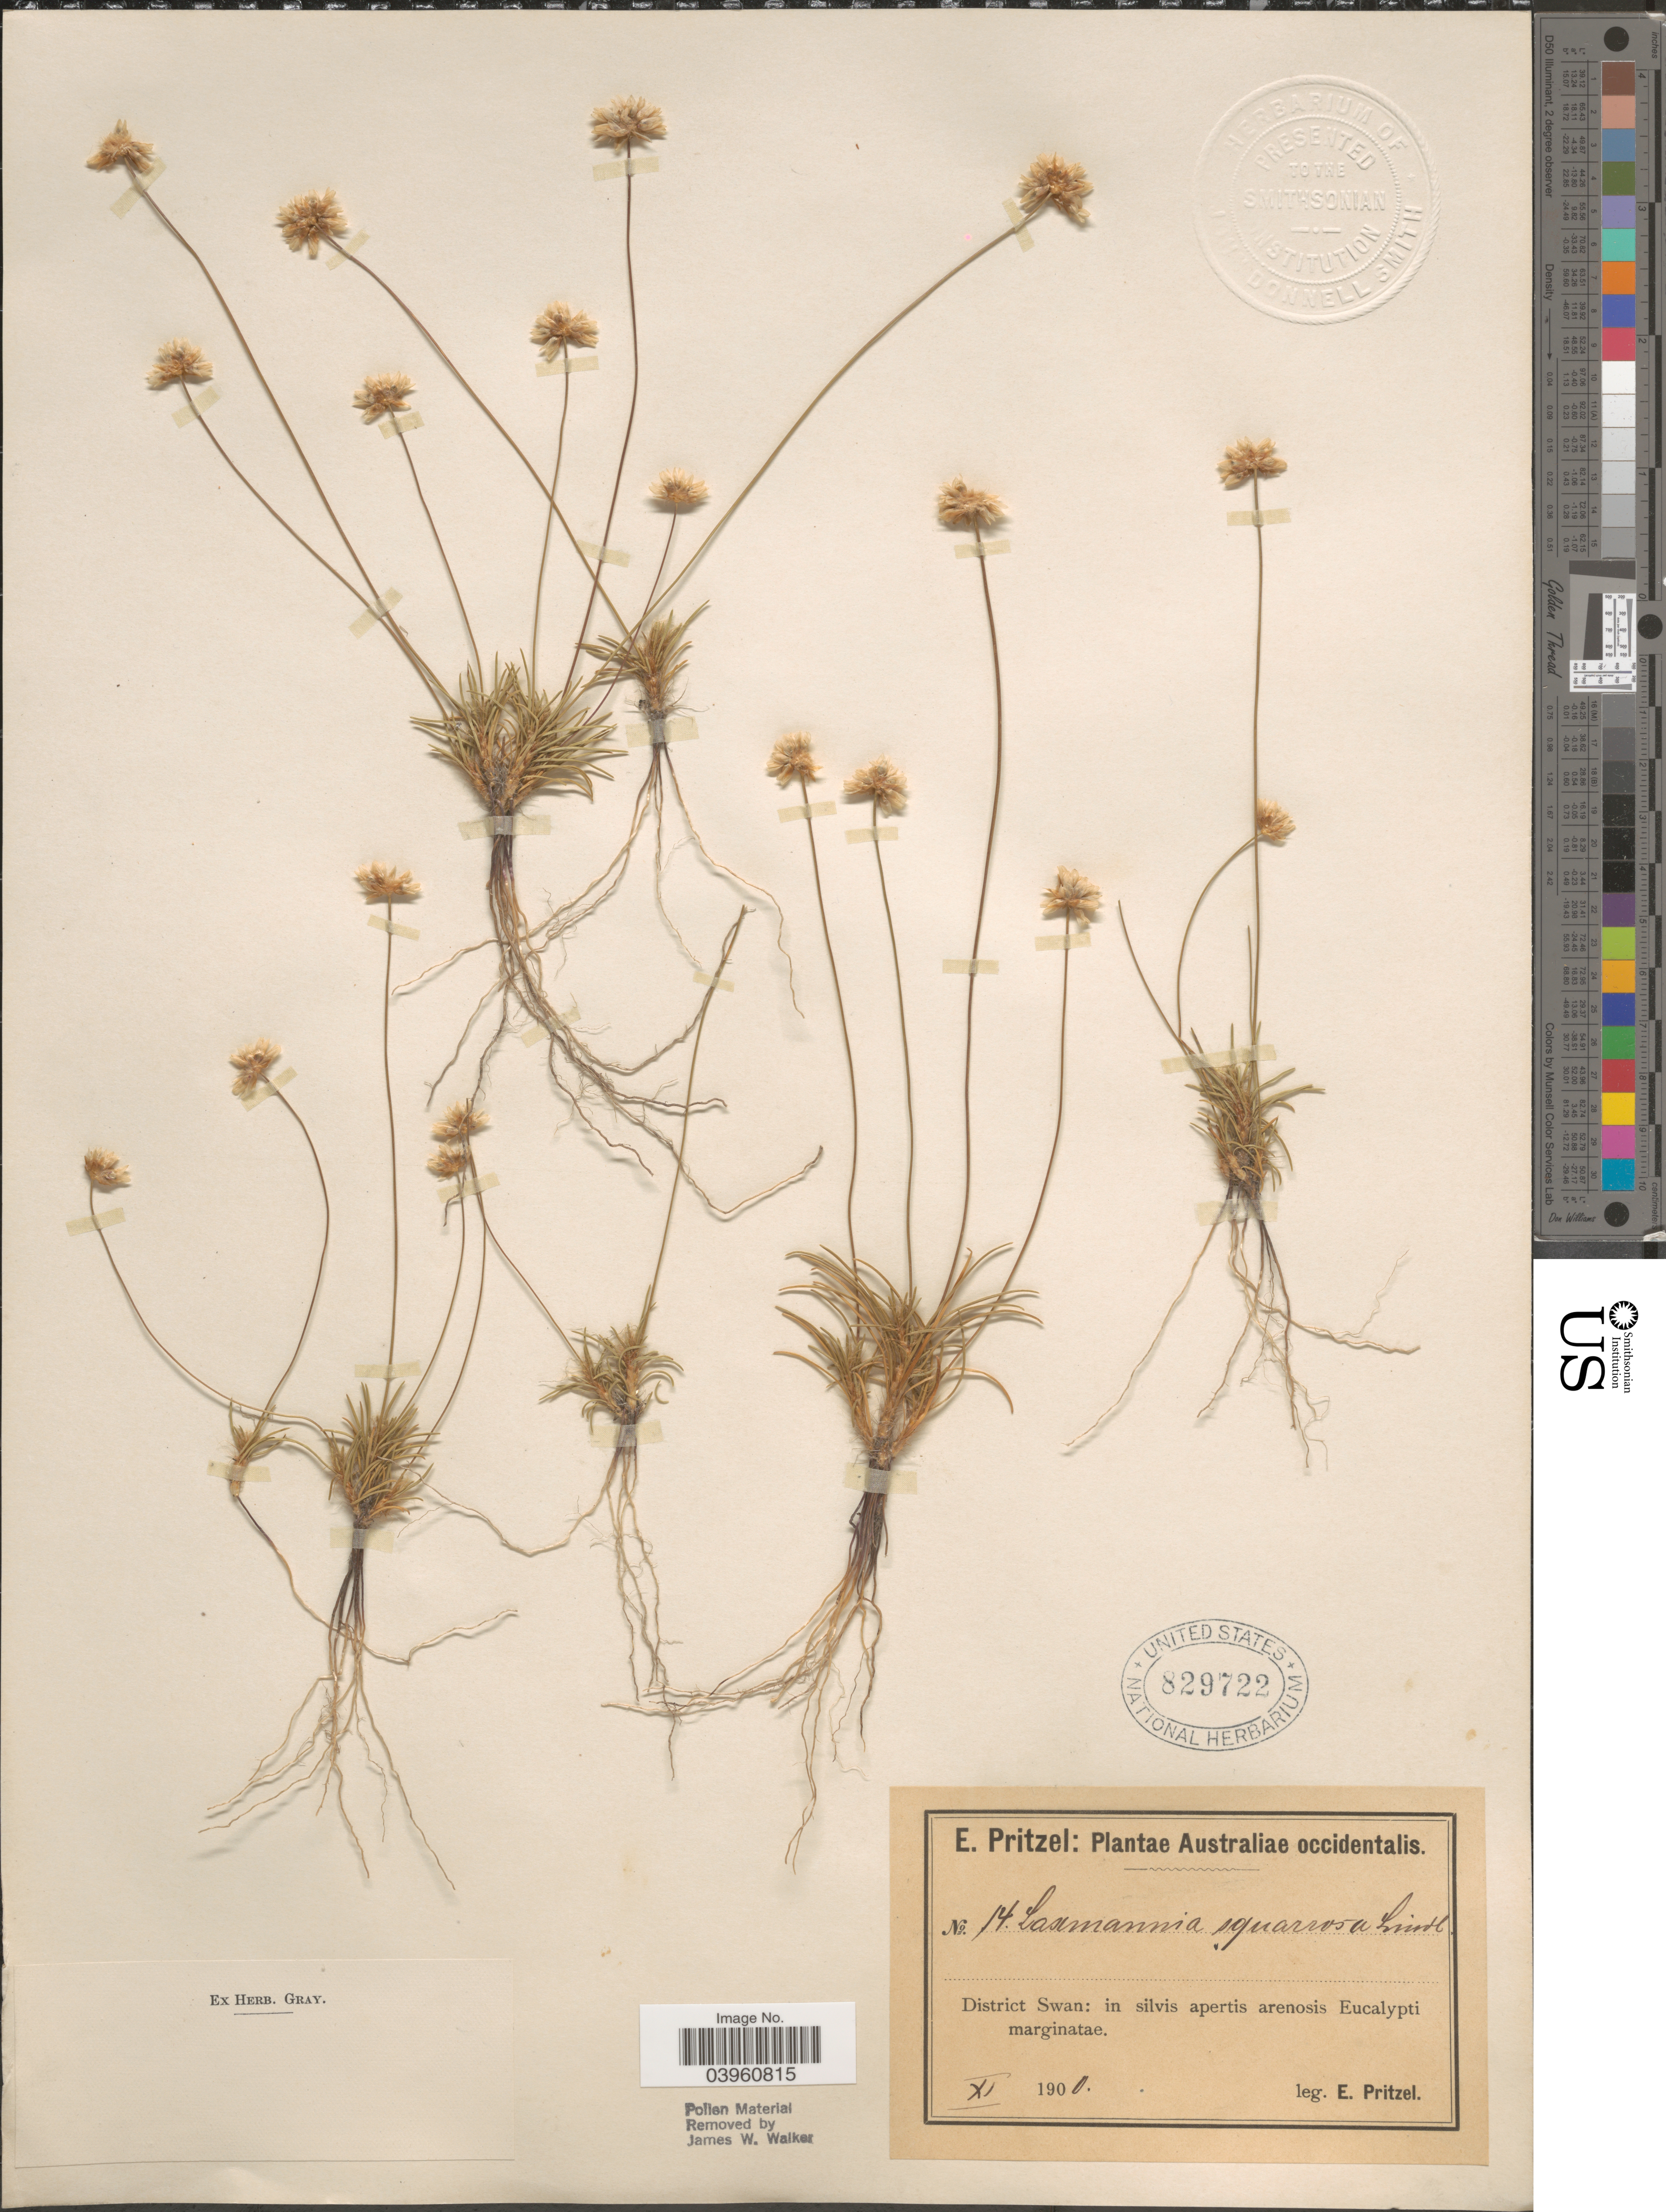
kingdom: Plantae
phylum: Tracheophyta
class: Liliopsida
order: Asparagales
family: Asparagaceae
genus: Laxmannia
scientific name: Laxmannia squarrosa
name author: Lindl.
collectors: E. G. Pritzel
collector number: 14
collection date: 1900-11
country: Australia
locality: Australiae occidentalis. District Swan: in silvis apertis arenosis Eucalypti marginatae.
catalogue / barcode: US 829722